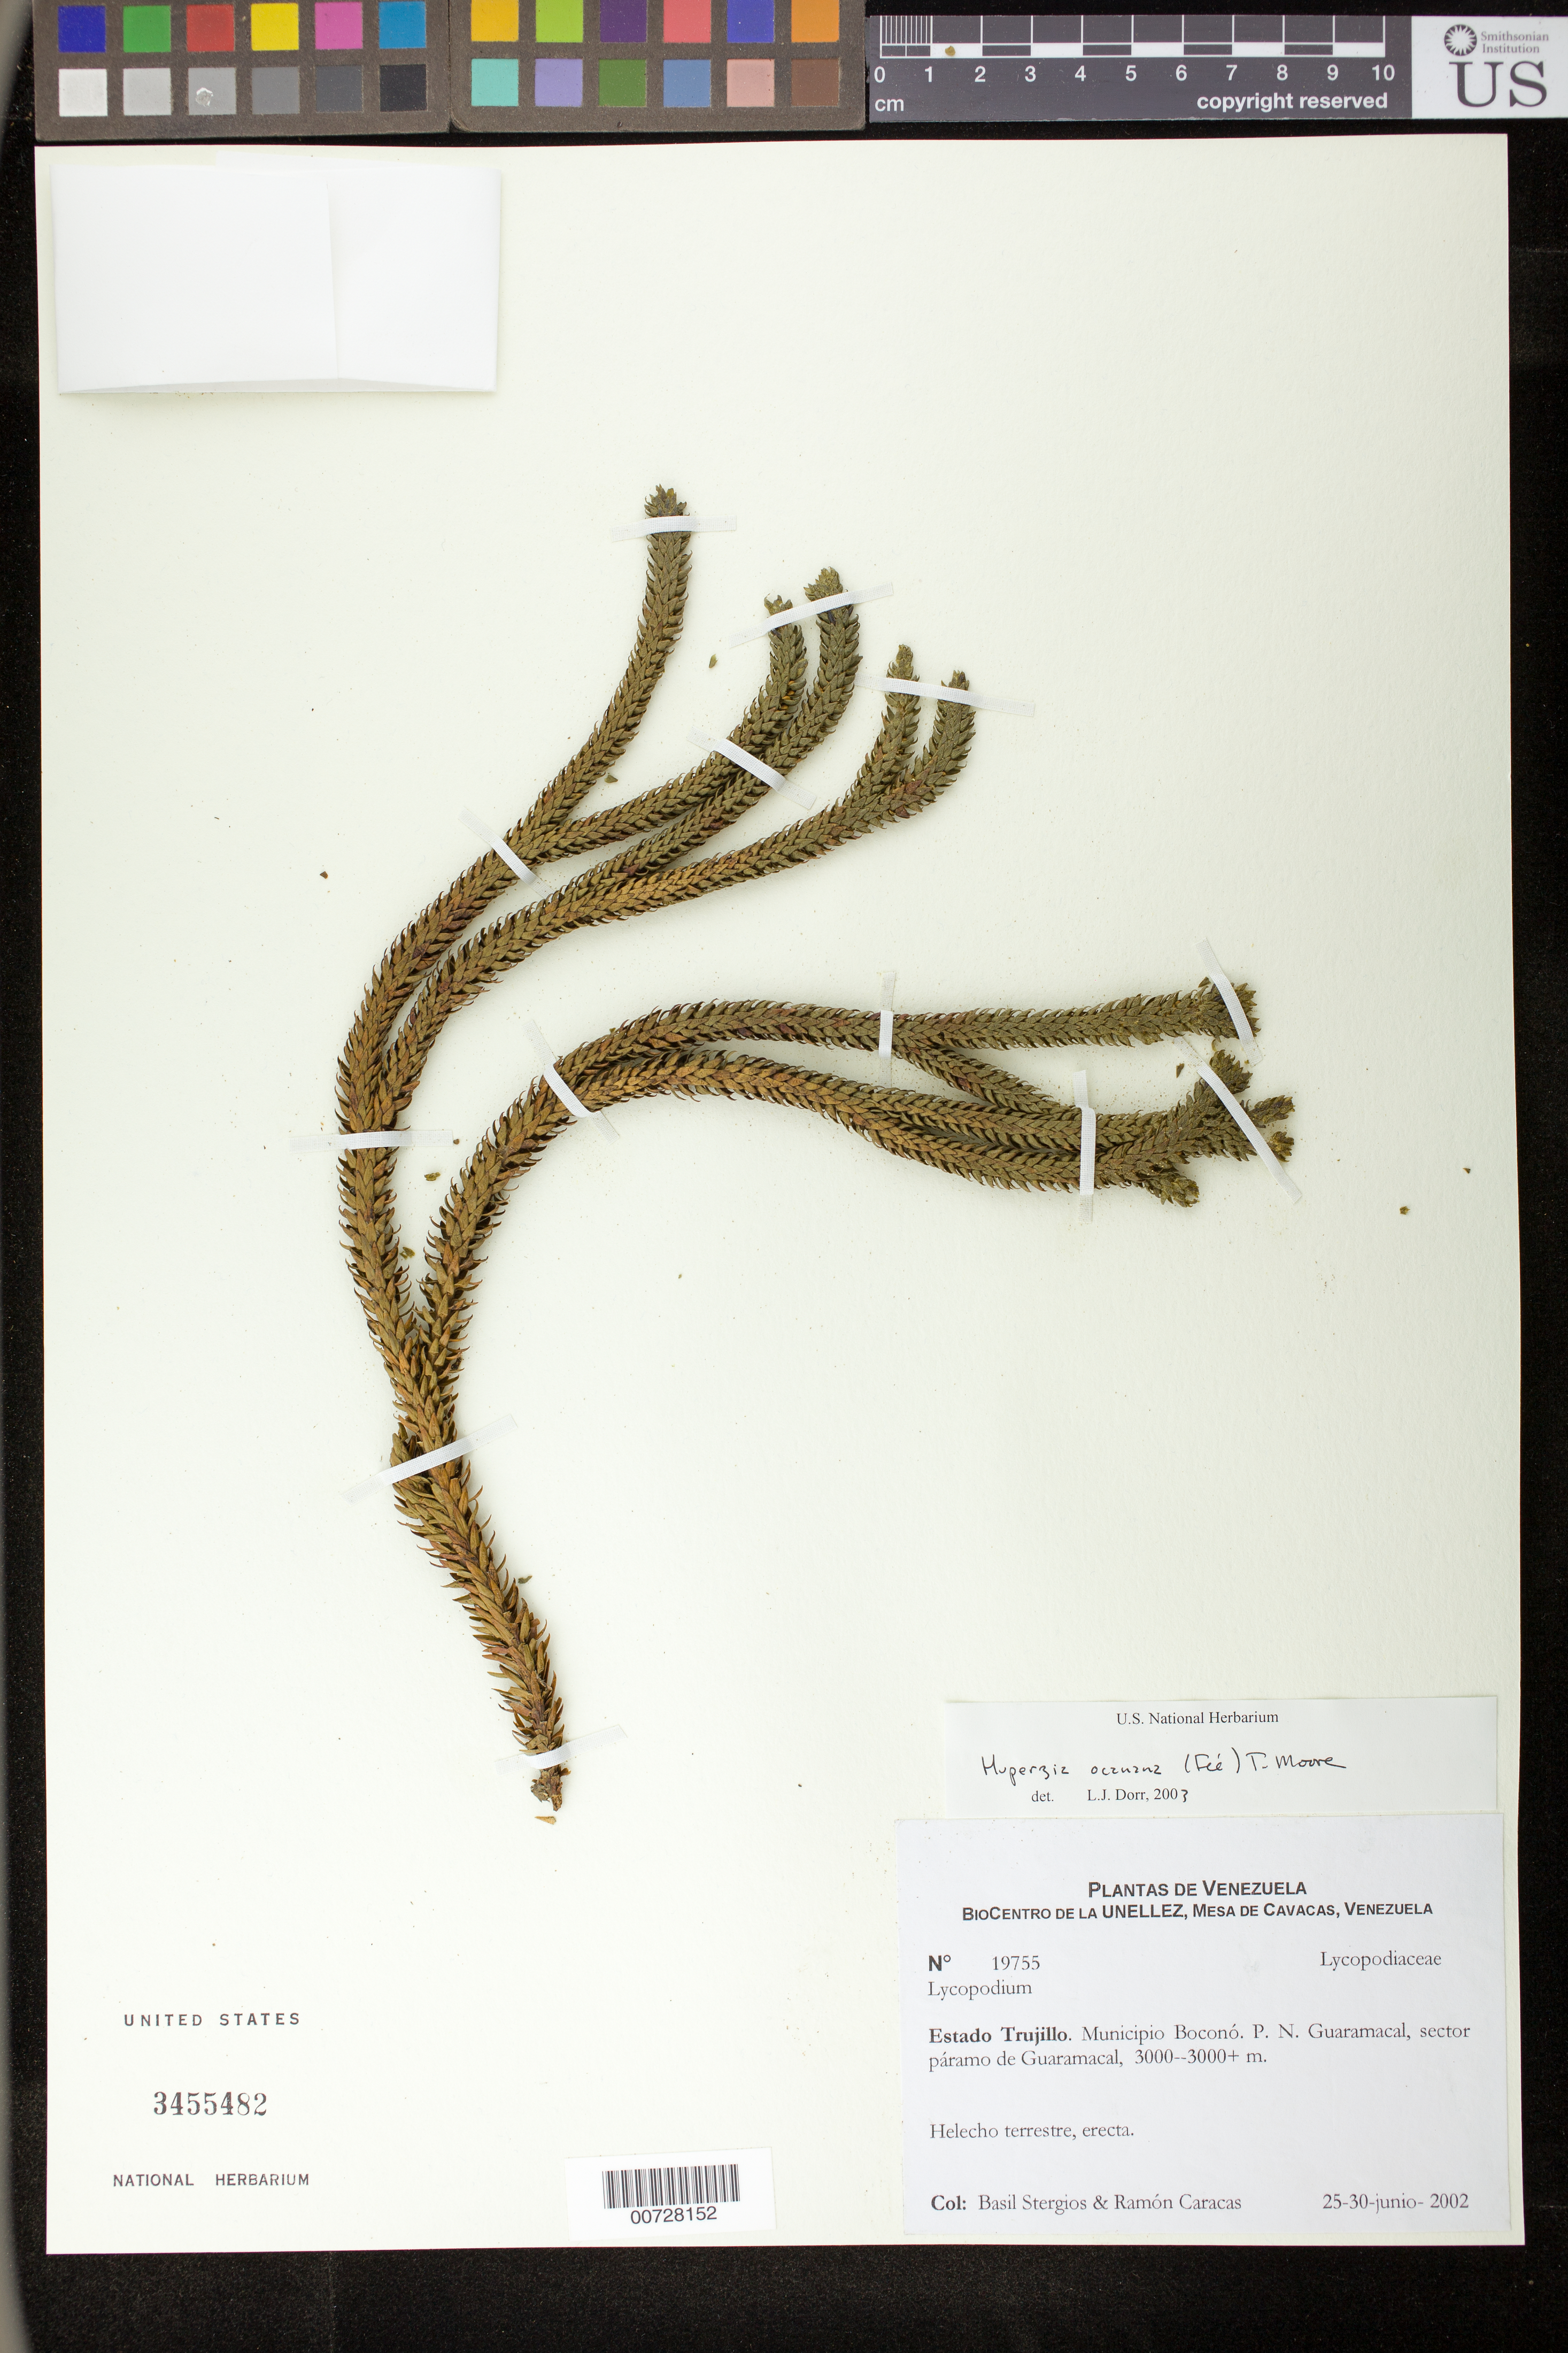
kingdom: Plantae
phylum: Tracheophyta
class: Lycopodiopsida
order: Lycopodiales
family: Lycopodiaceae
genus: Phlegmariurus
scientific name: Phlegmariurus ocananus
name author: (Herter) B. Øllg.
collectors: B. G. Stergios & R. Caracas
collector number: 19755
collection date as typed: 25 Jun 2002 to 30 Jun 2002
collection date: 2002-06-25/2002-06-30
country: Venezuela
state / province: Trujillo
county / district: Boconó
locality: Parque Nacional Guaramacal, páramo de Guaramacal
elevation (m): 3000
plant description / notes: PORT, UC, US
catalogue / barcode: US 3455482